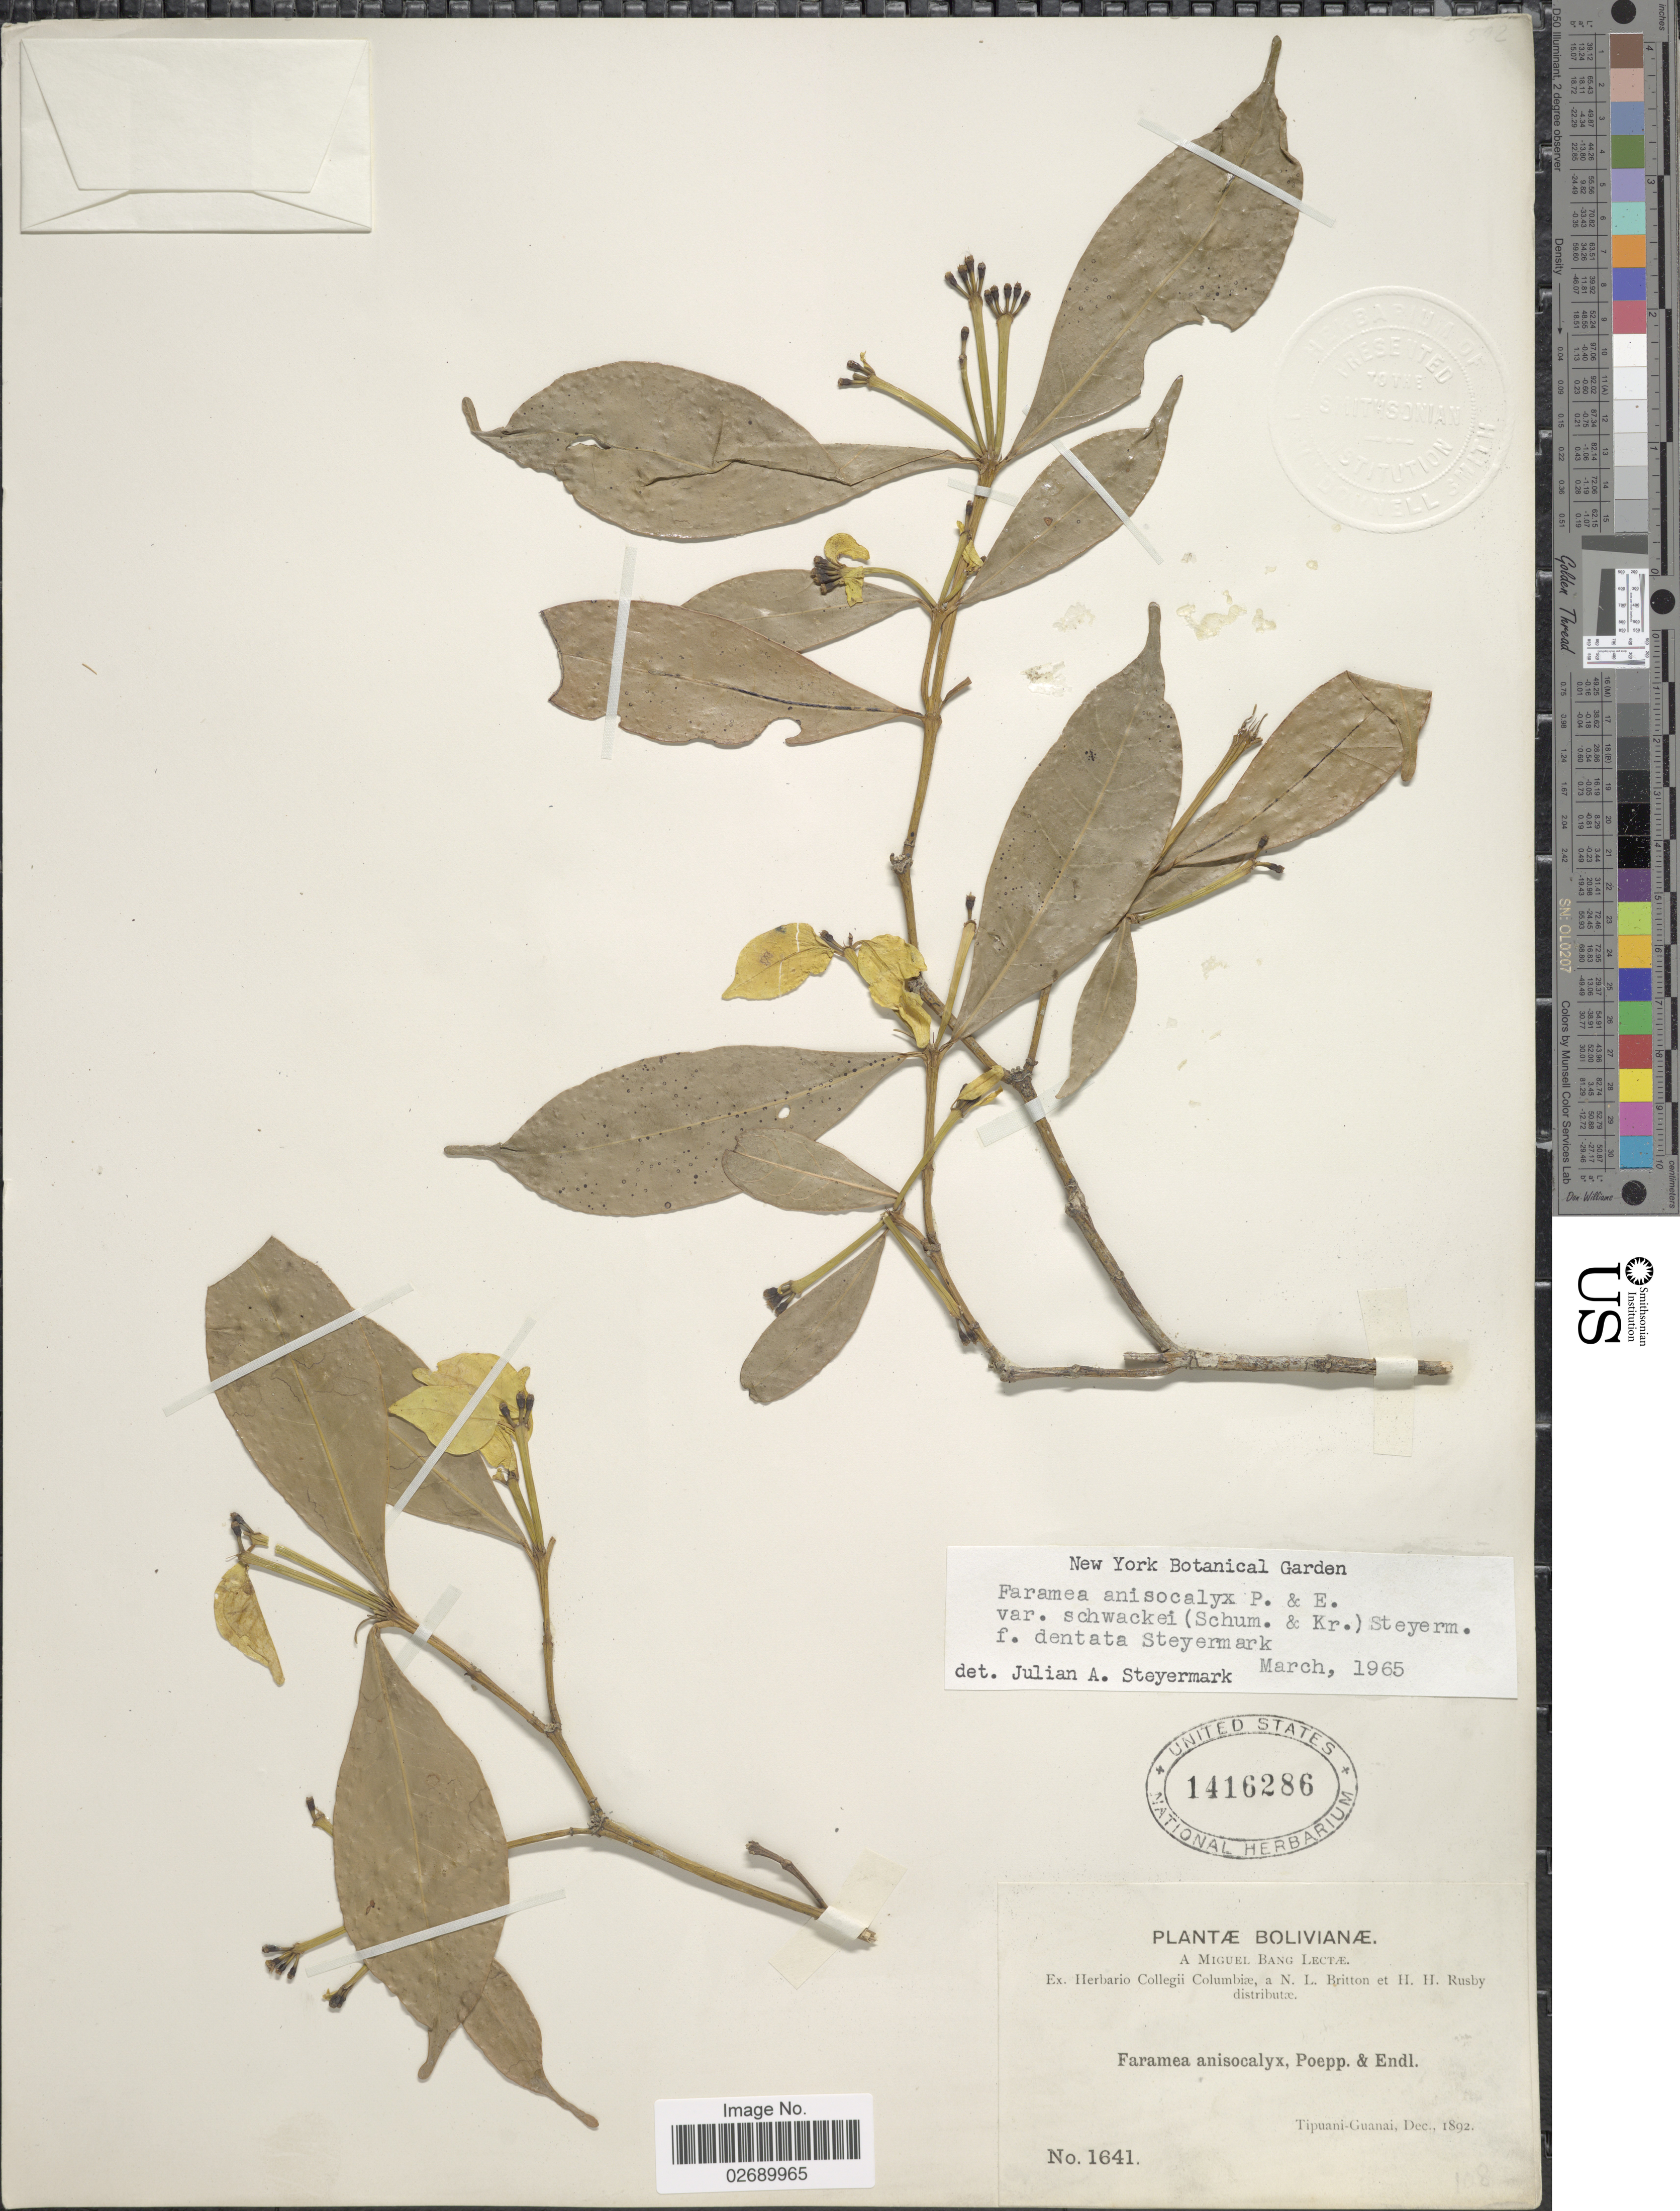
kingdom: Plantae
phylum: Tracheophyta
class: Magnoliopsida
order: Gentianales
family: Rubiaceae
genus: Faramea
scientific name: Faramea anisocalyx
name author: Poepp. & Endl.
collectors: M. Bang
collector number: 1641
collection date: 1892-12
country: Bolivia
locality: Tipuani-Guanai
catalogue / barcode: US 1416286